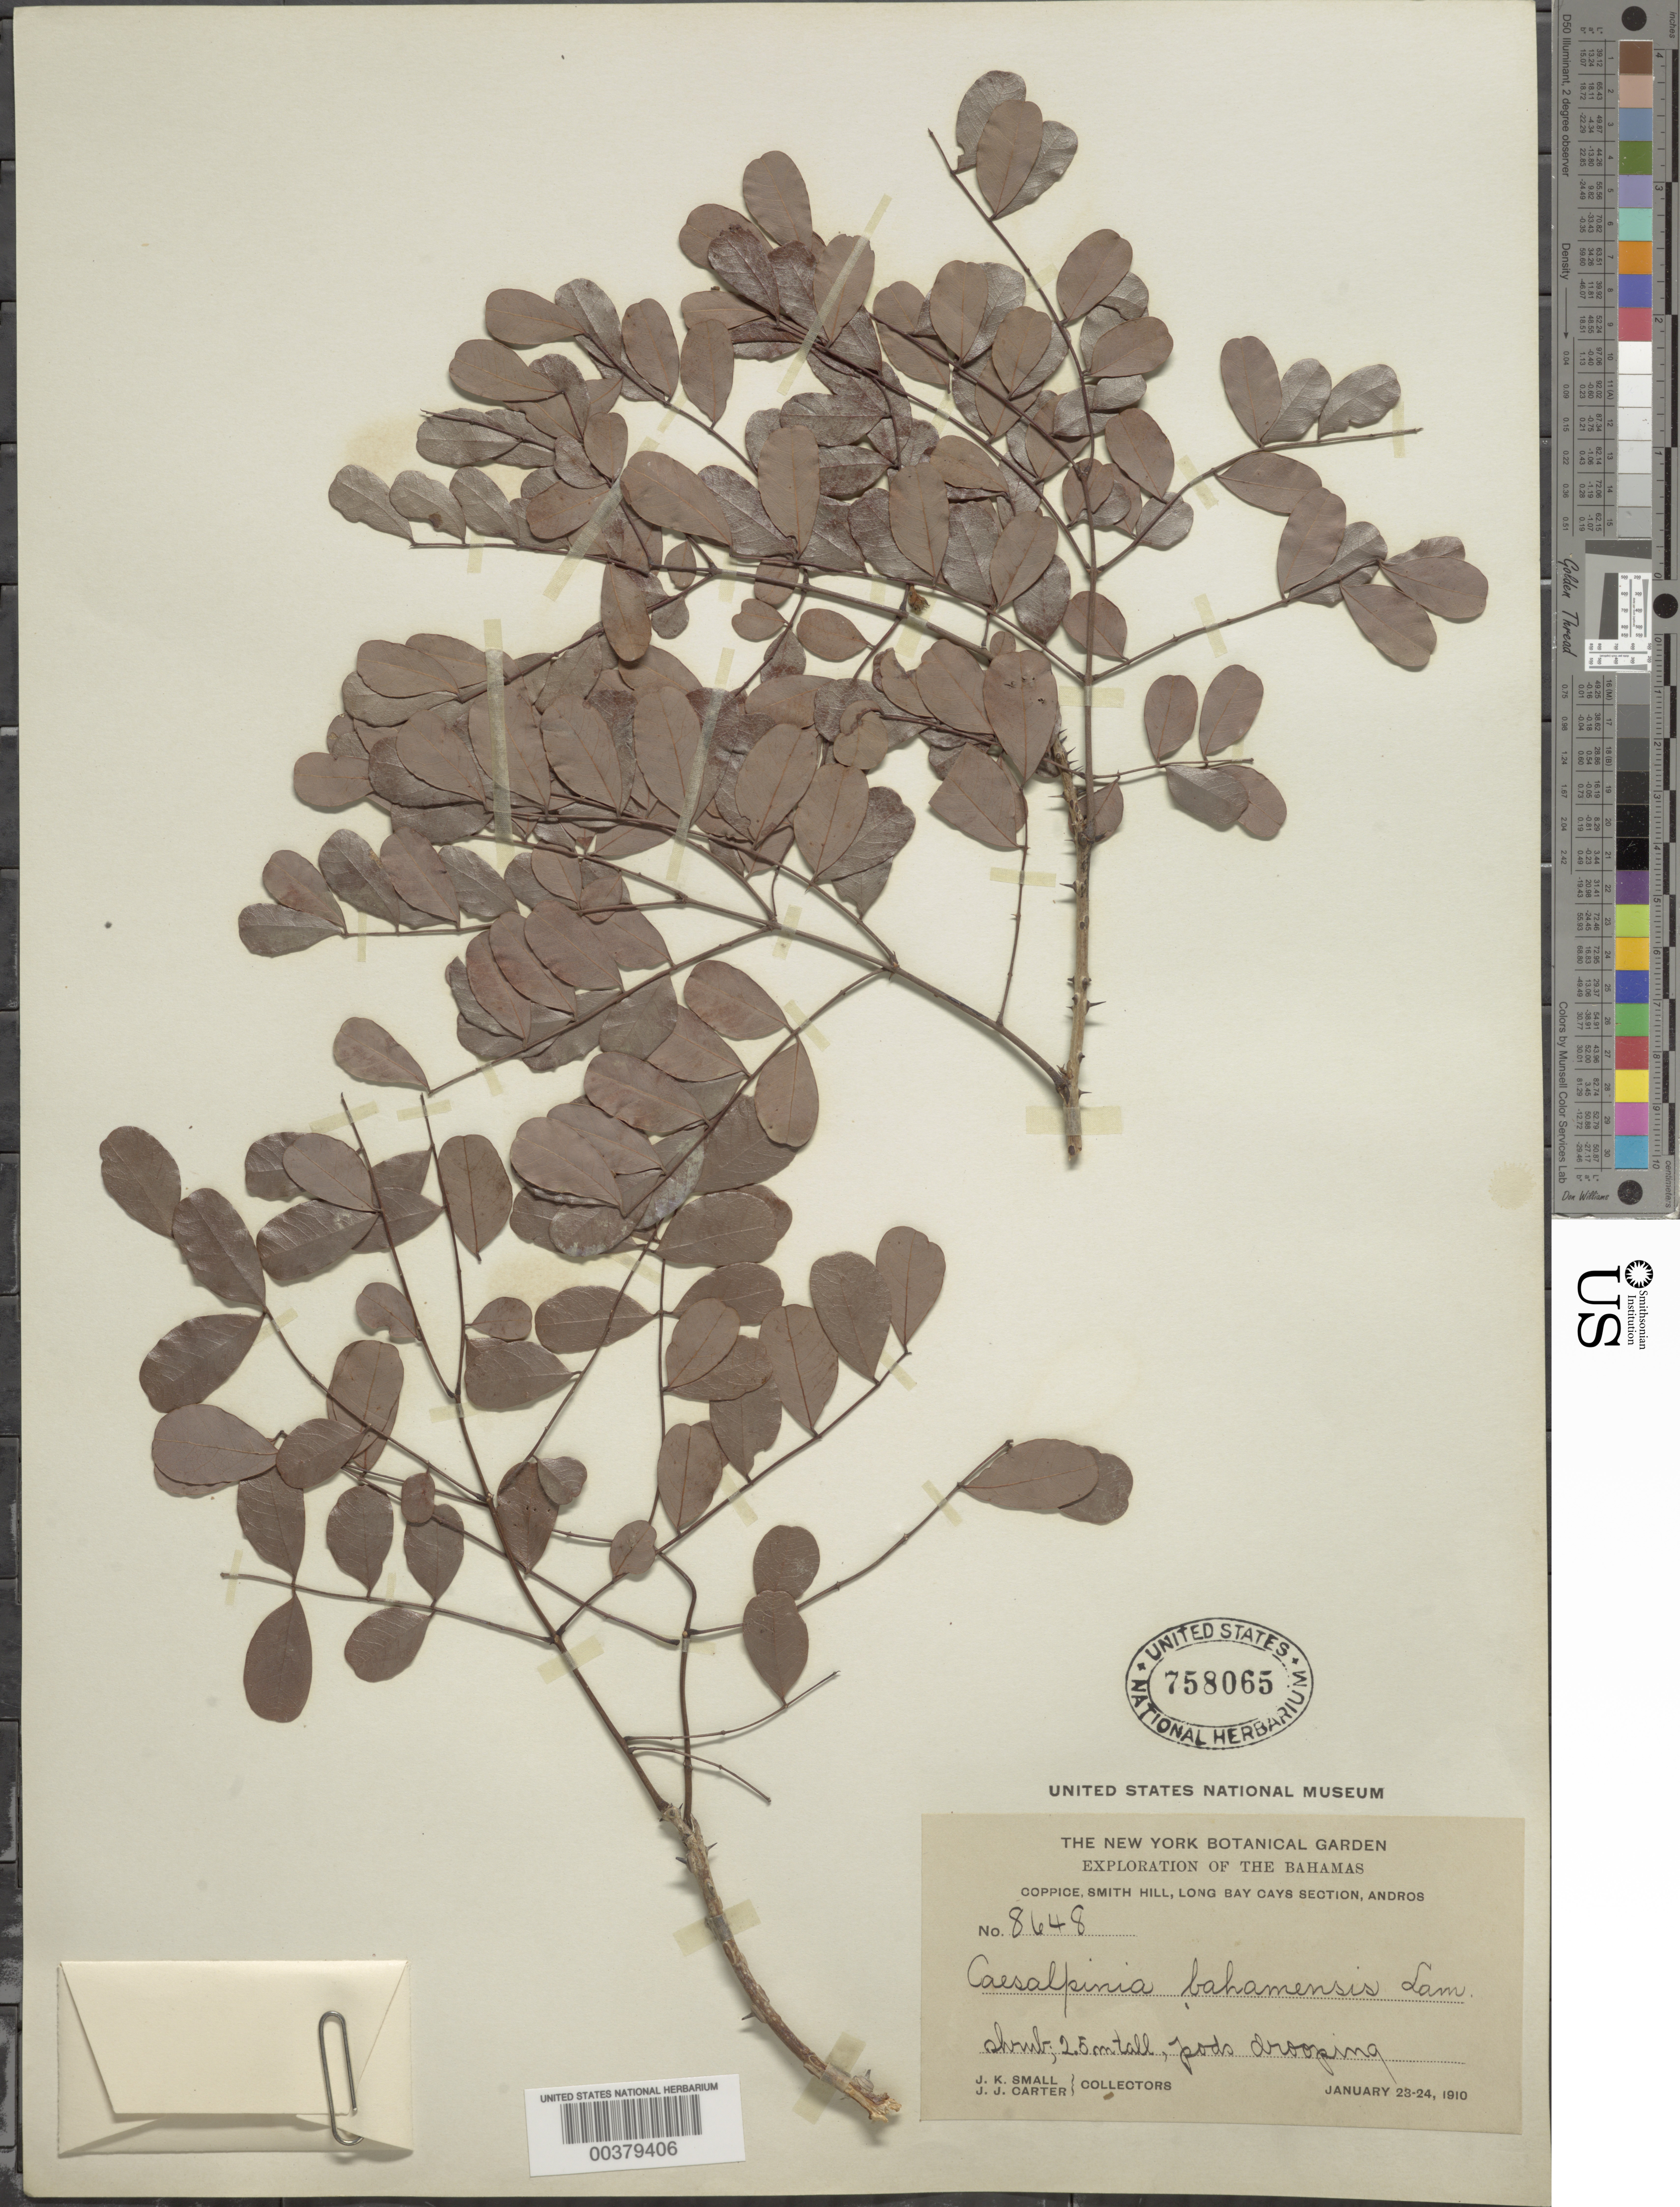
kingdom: Plantae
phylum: Tracheophyta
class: Magnoliopsida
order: Fabales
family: Fabaceae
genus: Caesalpinia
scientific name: Caesalpinia bahamensis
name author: Lam.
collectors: J. K. Small & J. J. Carter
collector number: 8648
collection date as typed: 23 Jan 1910 and 24 Jan 1910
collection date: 1910-01-23,1910-01-24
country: Bahamas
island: Andros Island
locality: Coppice, smith hill, long bay cays section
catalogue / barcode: US 758065